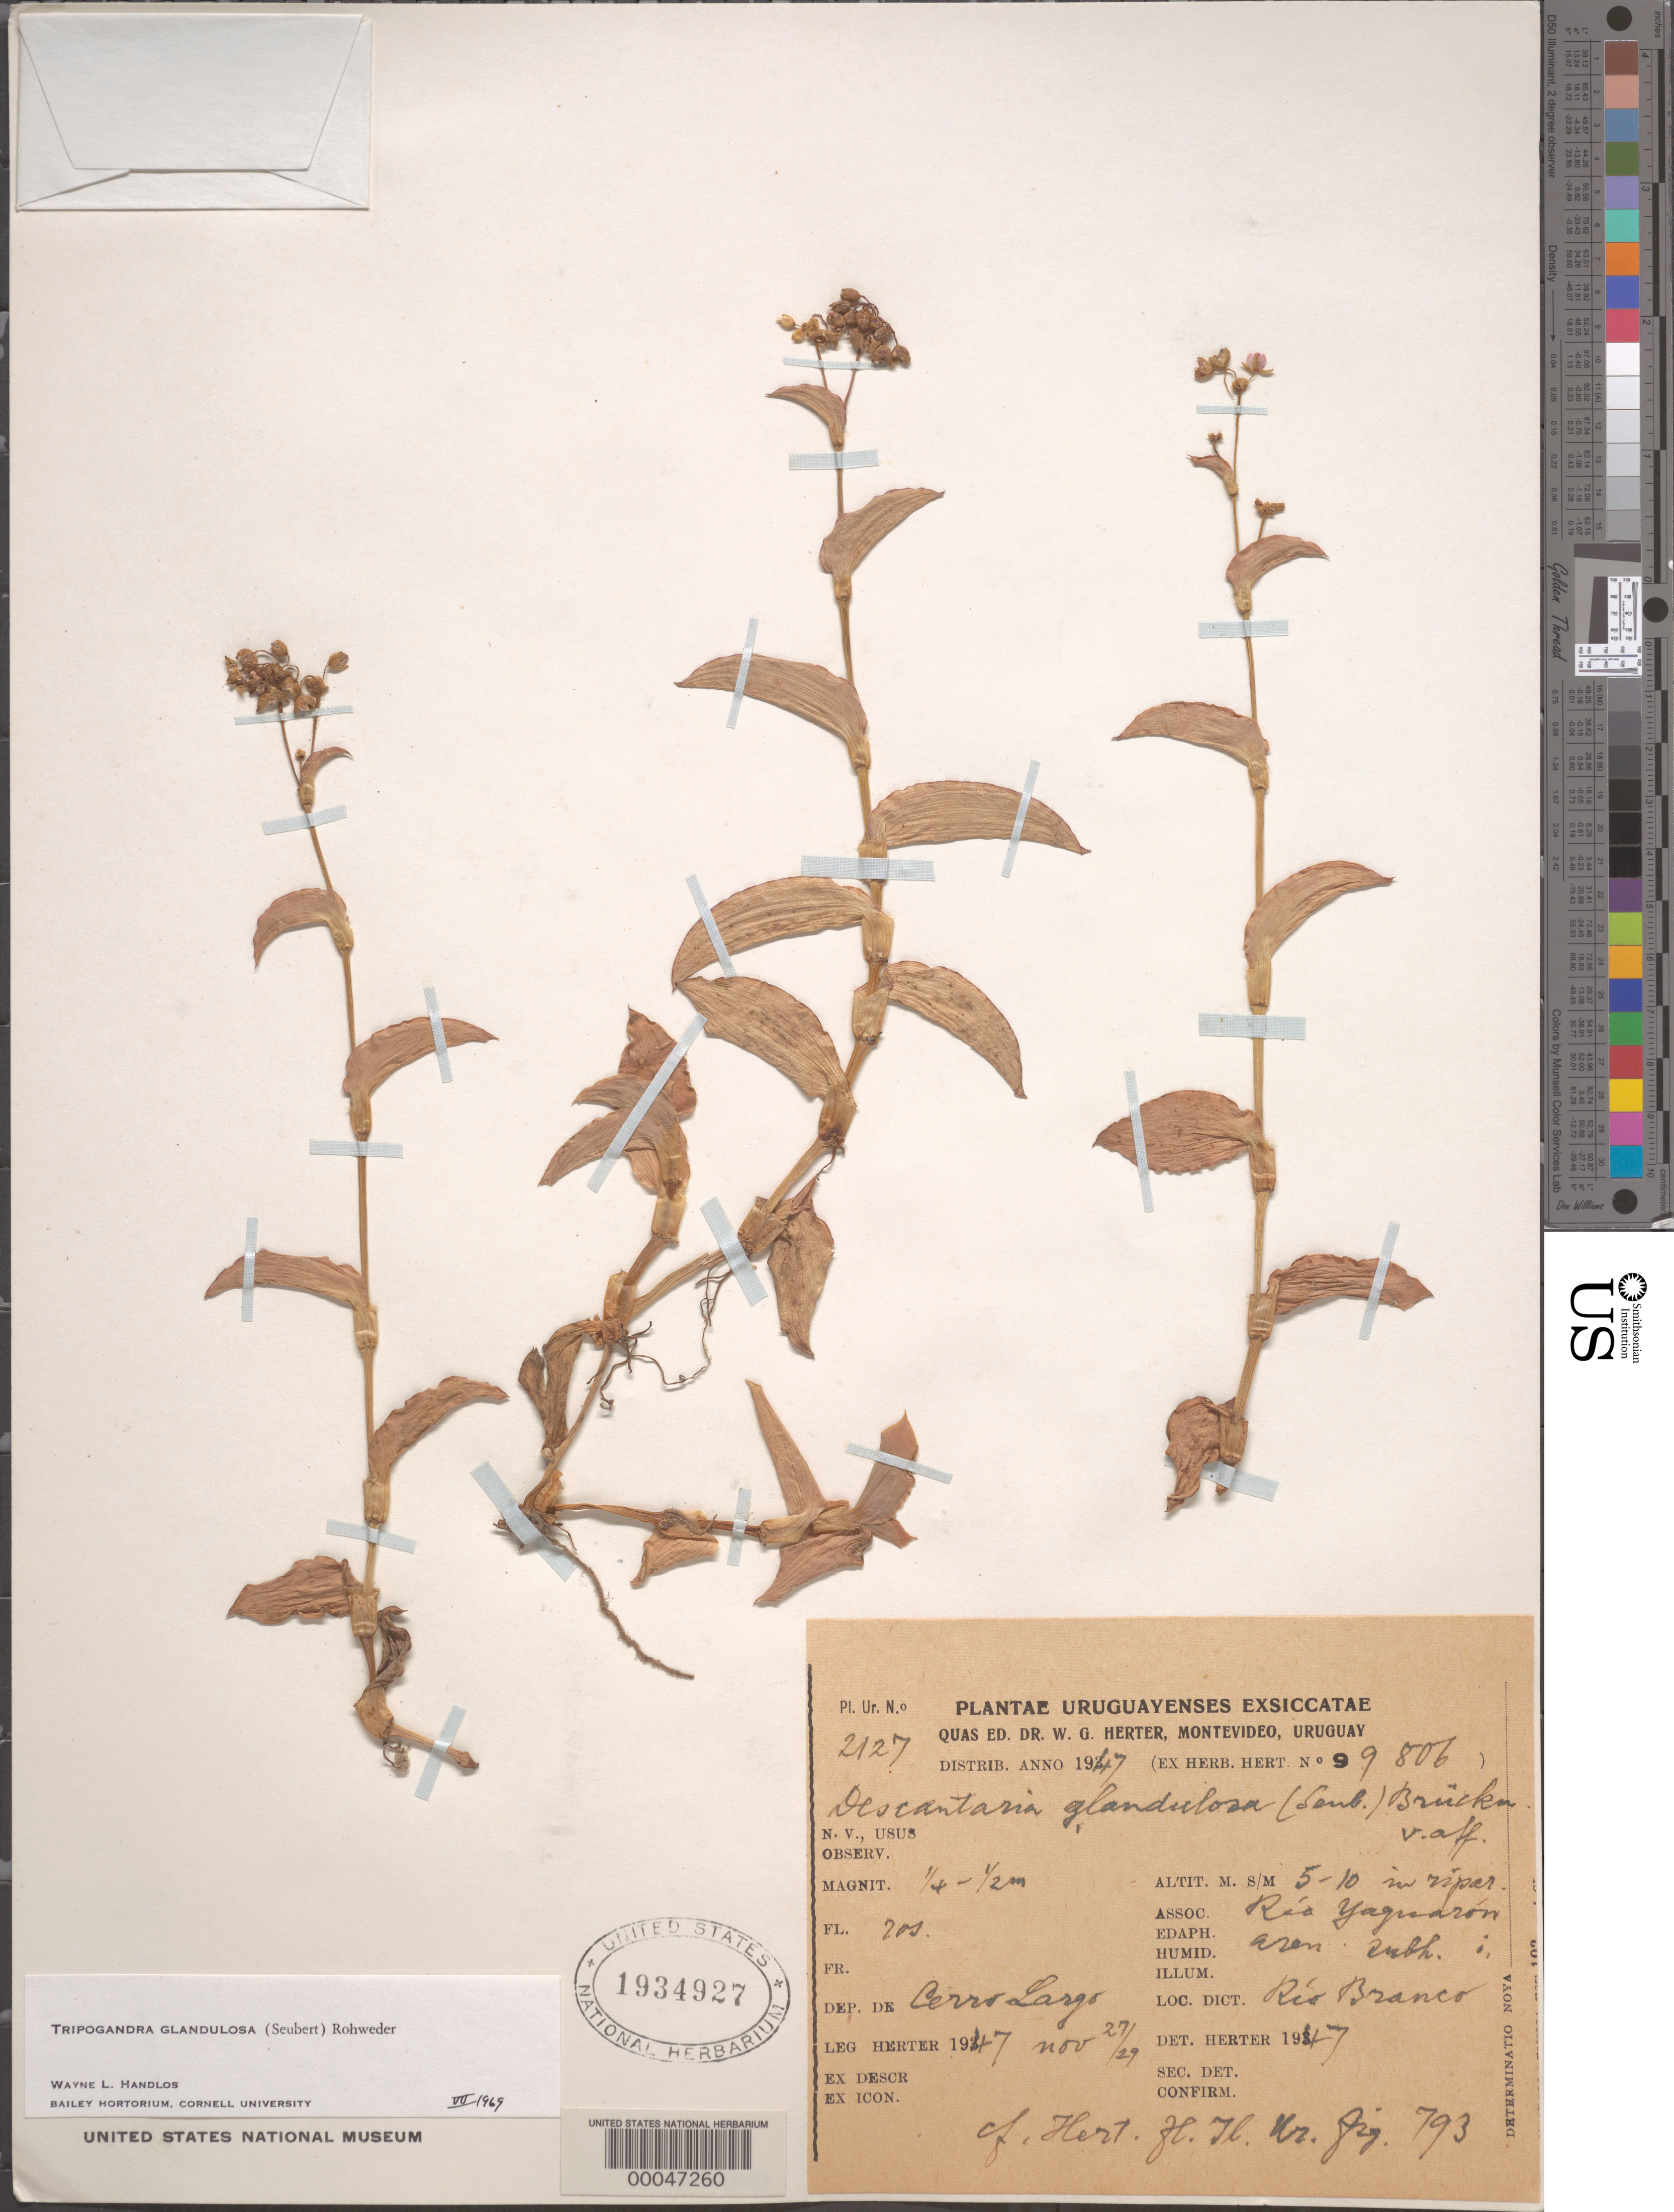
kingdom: Plantae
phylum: Tracheophyta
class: Liliopsida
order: Commelinales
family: Commelinaceae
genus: Tripogandra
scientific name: Tripogandra glandulosa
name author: (Seub.) Rohweder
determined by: Handlos, W. L.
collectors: W. G. Herter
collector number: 2127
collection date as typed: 27 Nov 1947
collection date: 1947-11-27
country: Uruguay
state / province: Montevideo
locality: Cerro largo, rio branco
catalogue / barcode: US 1934927